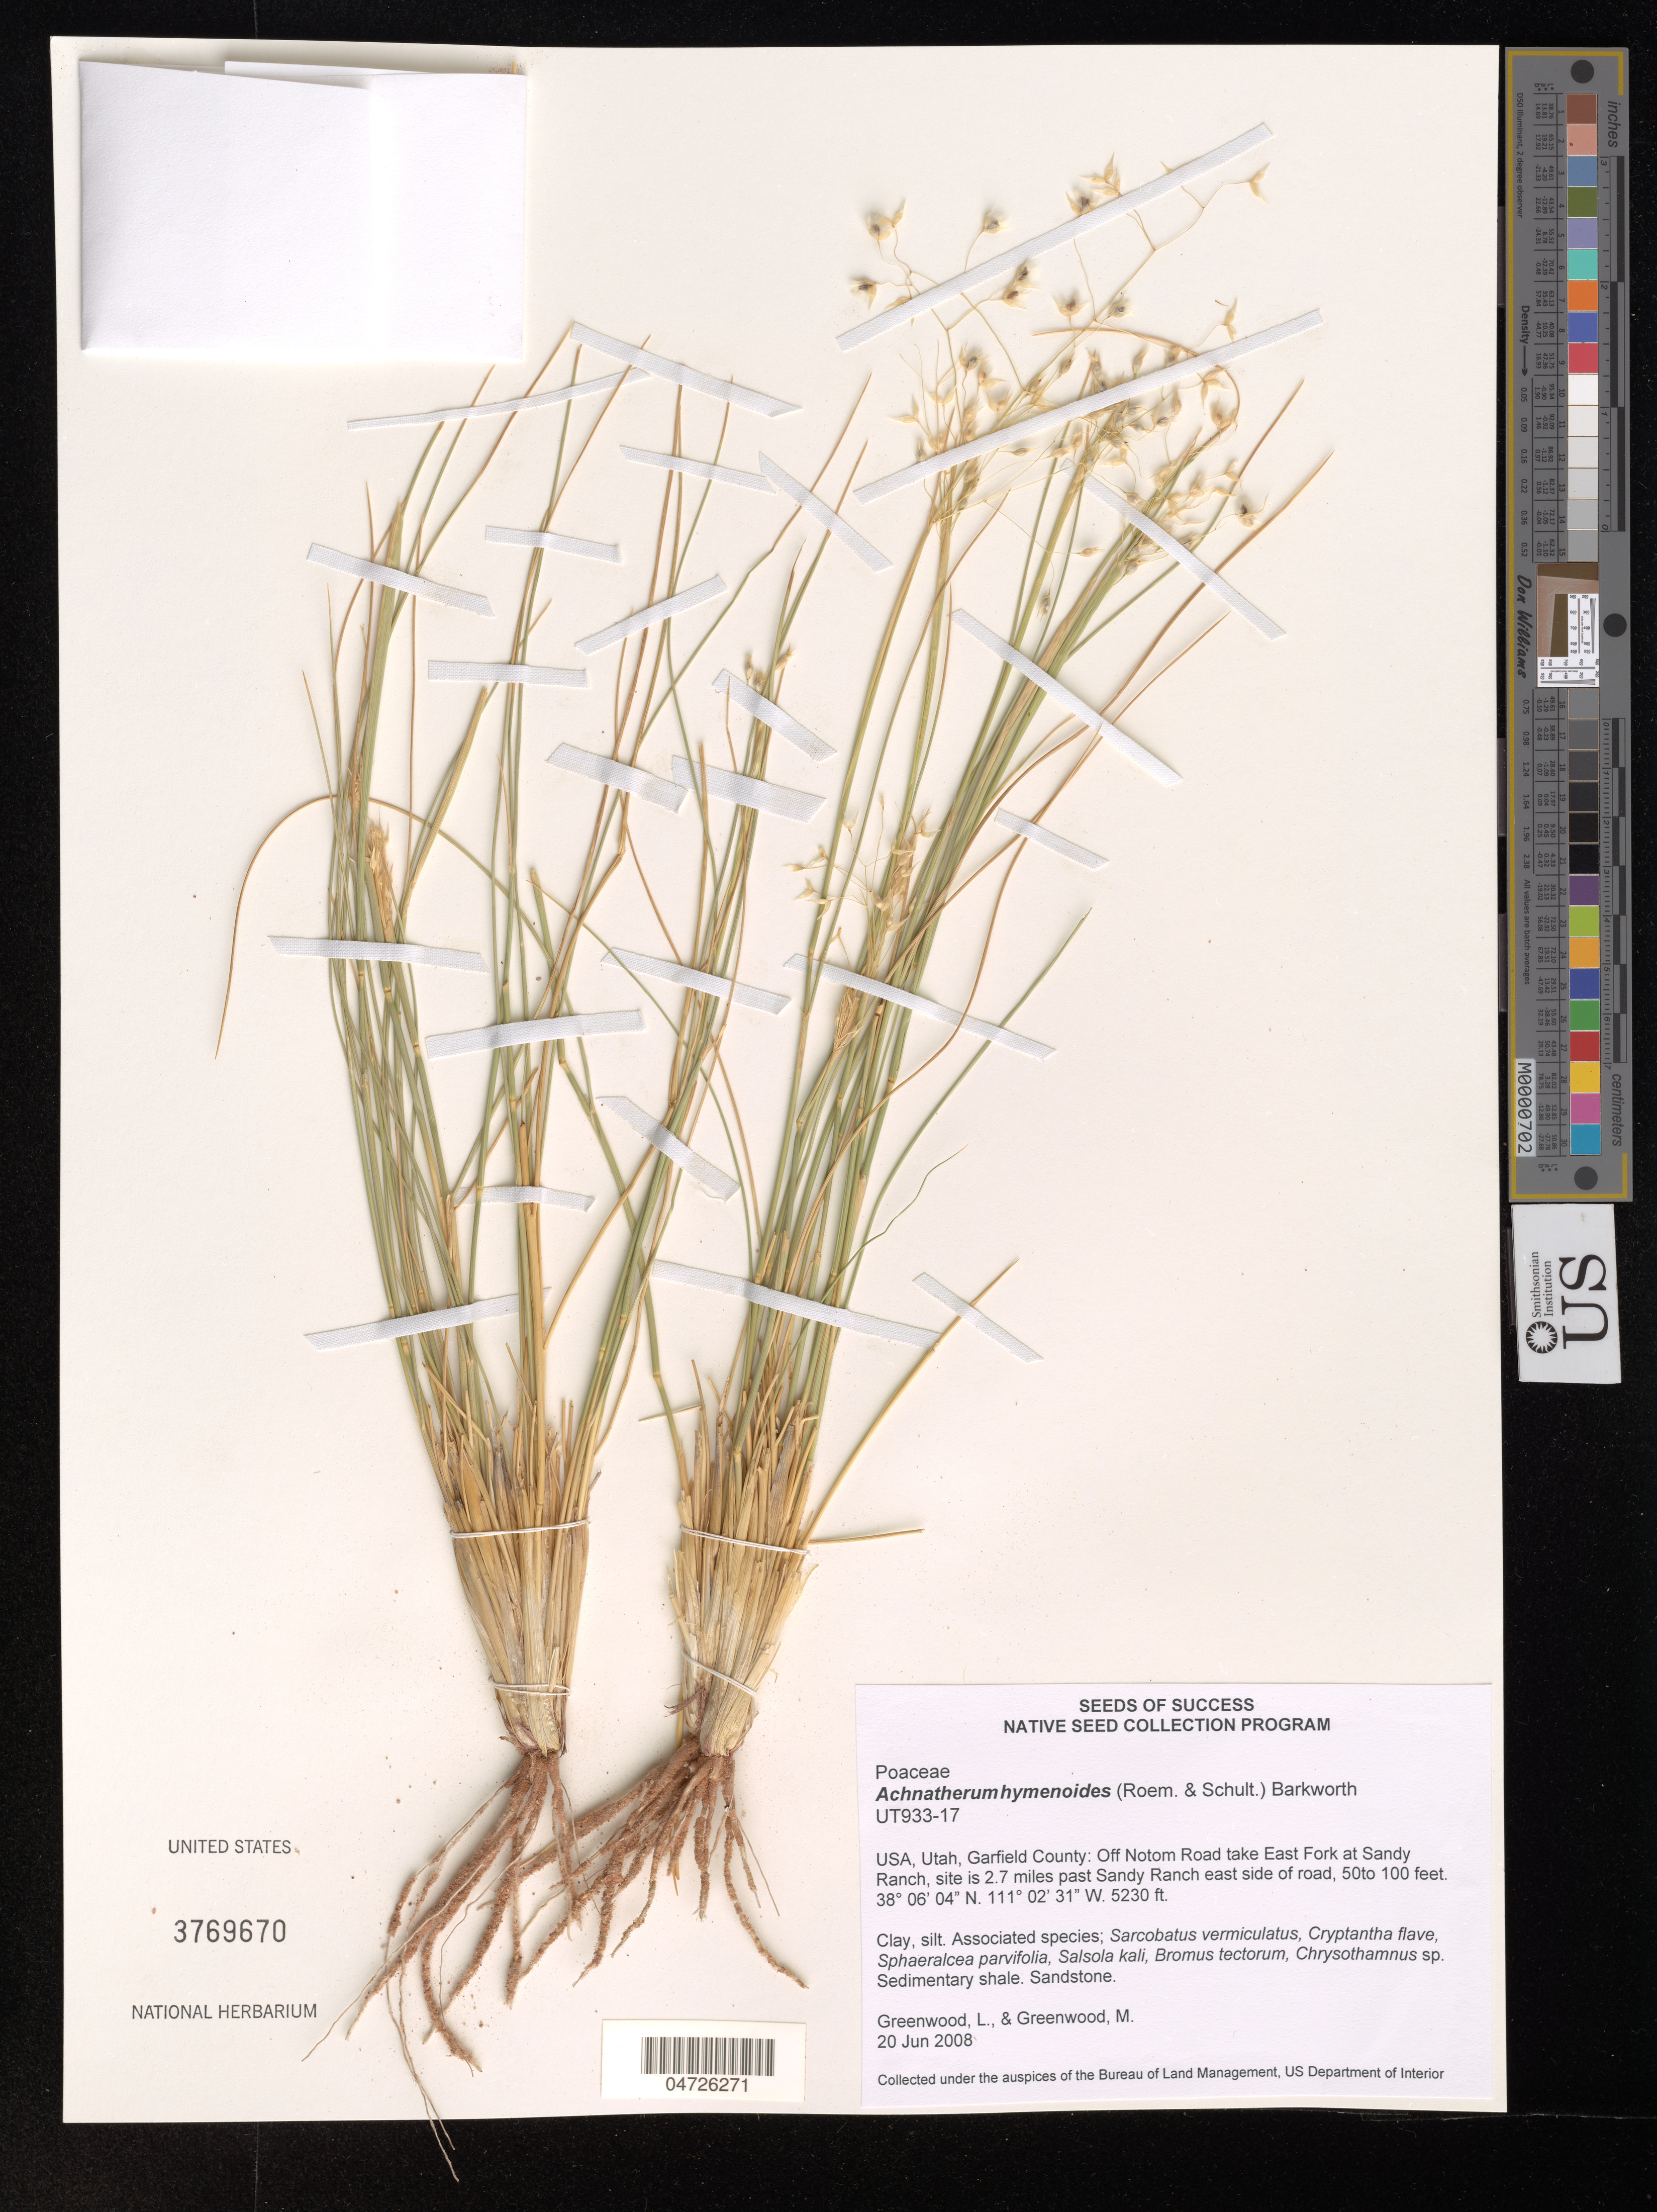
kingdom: Plantae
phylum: Tracheophyta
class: Liliopsida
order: Poales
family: Poaceae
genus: Achnatherum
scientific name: Achnatherum hymenoides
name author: (Roem. & Schult.) Barkworth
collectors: L. Greenwood & Greenwood, M.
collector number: UT933-17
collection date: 2008-06-20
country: United States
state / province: Utah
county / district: Garfield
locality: Garfield County: Off Notom Road take East Fork at Sandy Ranch, site is 2.7 miles past Sandy Ranch east side of road, 50 to 100 feet.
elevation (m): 1594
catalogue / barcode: US 3769670